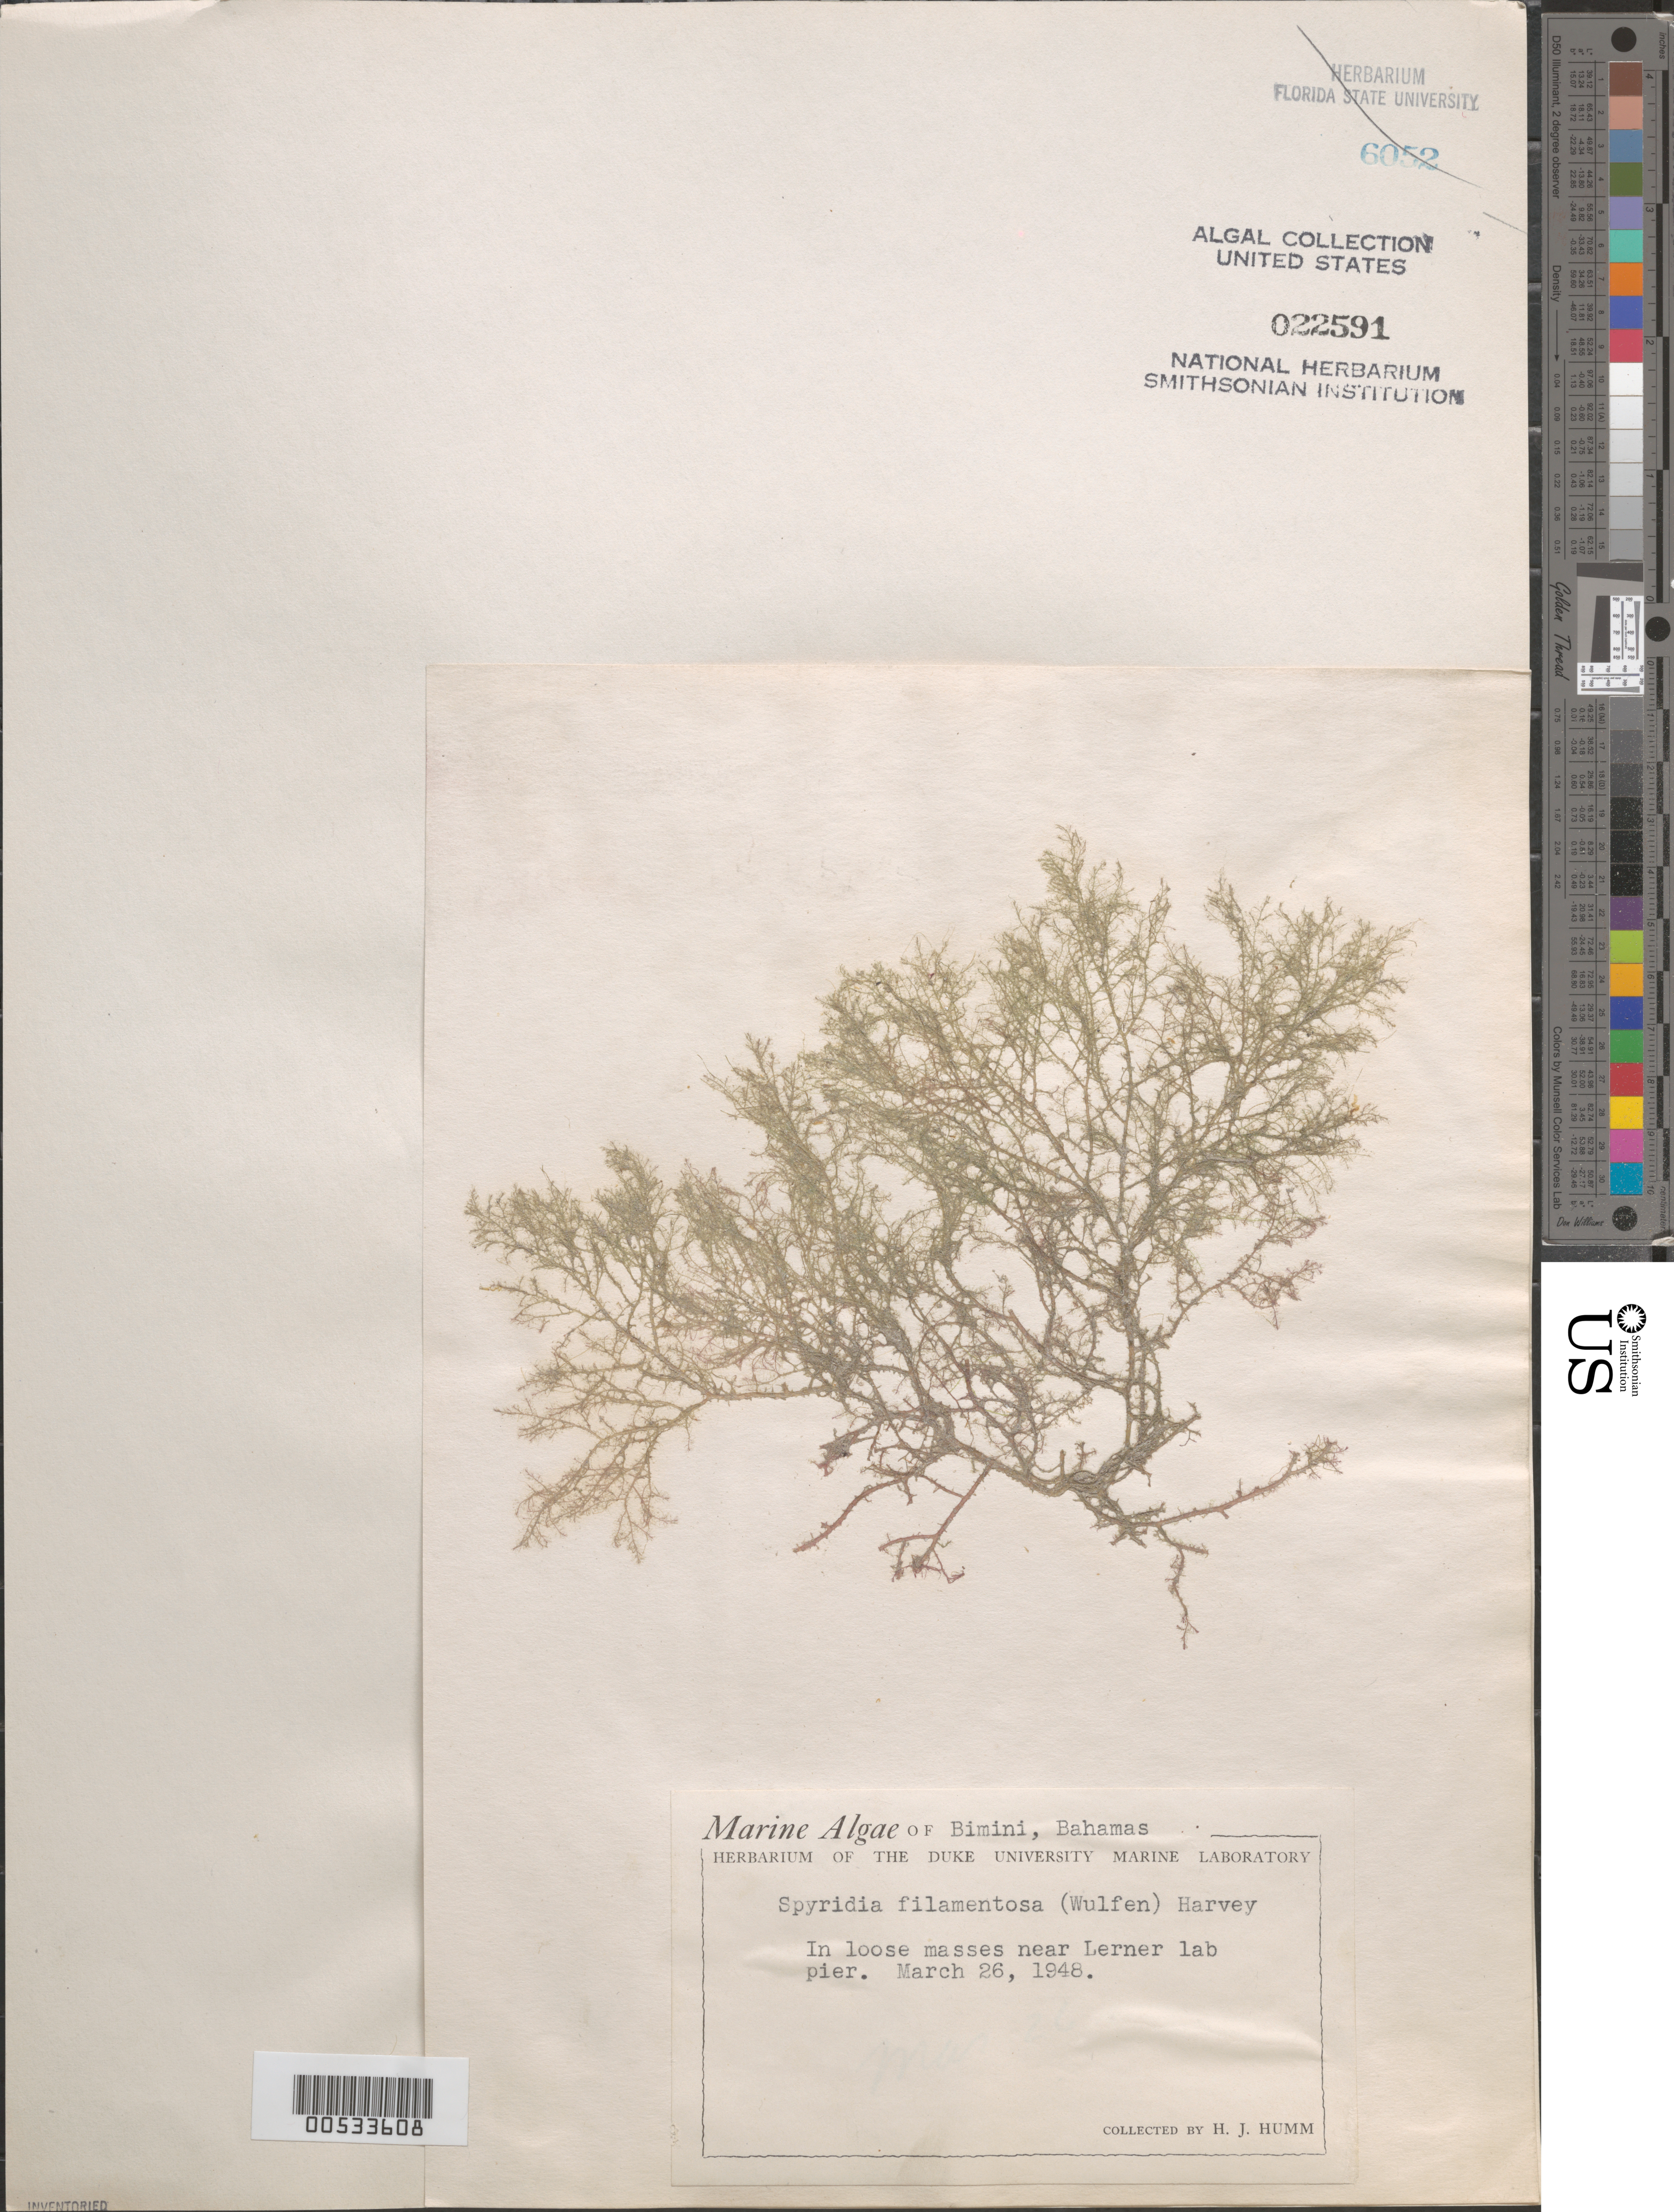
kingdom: Plantae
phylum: Rhodophyta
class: Florideophyceae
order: Ceramiales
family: Spyridiaceae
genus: Spyridia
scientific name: Spyridia filamentosa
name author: (Wulfen) Harv.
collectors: H. J. Humm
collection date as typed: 26 Mar 1948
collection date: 1948-03-26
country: Bahamas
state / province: Biminis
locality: Near lerner laboratory pier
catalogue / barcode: US 22591